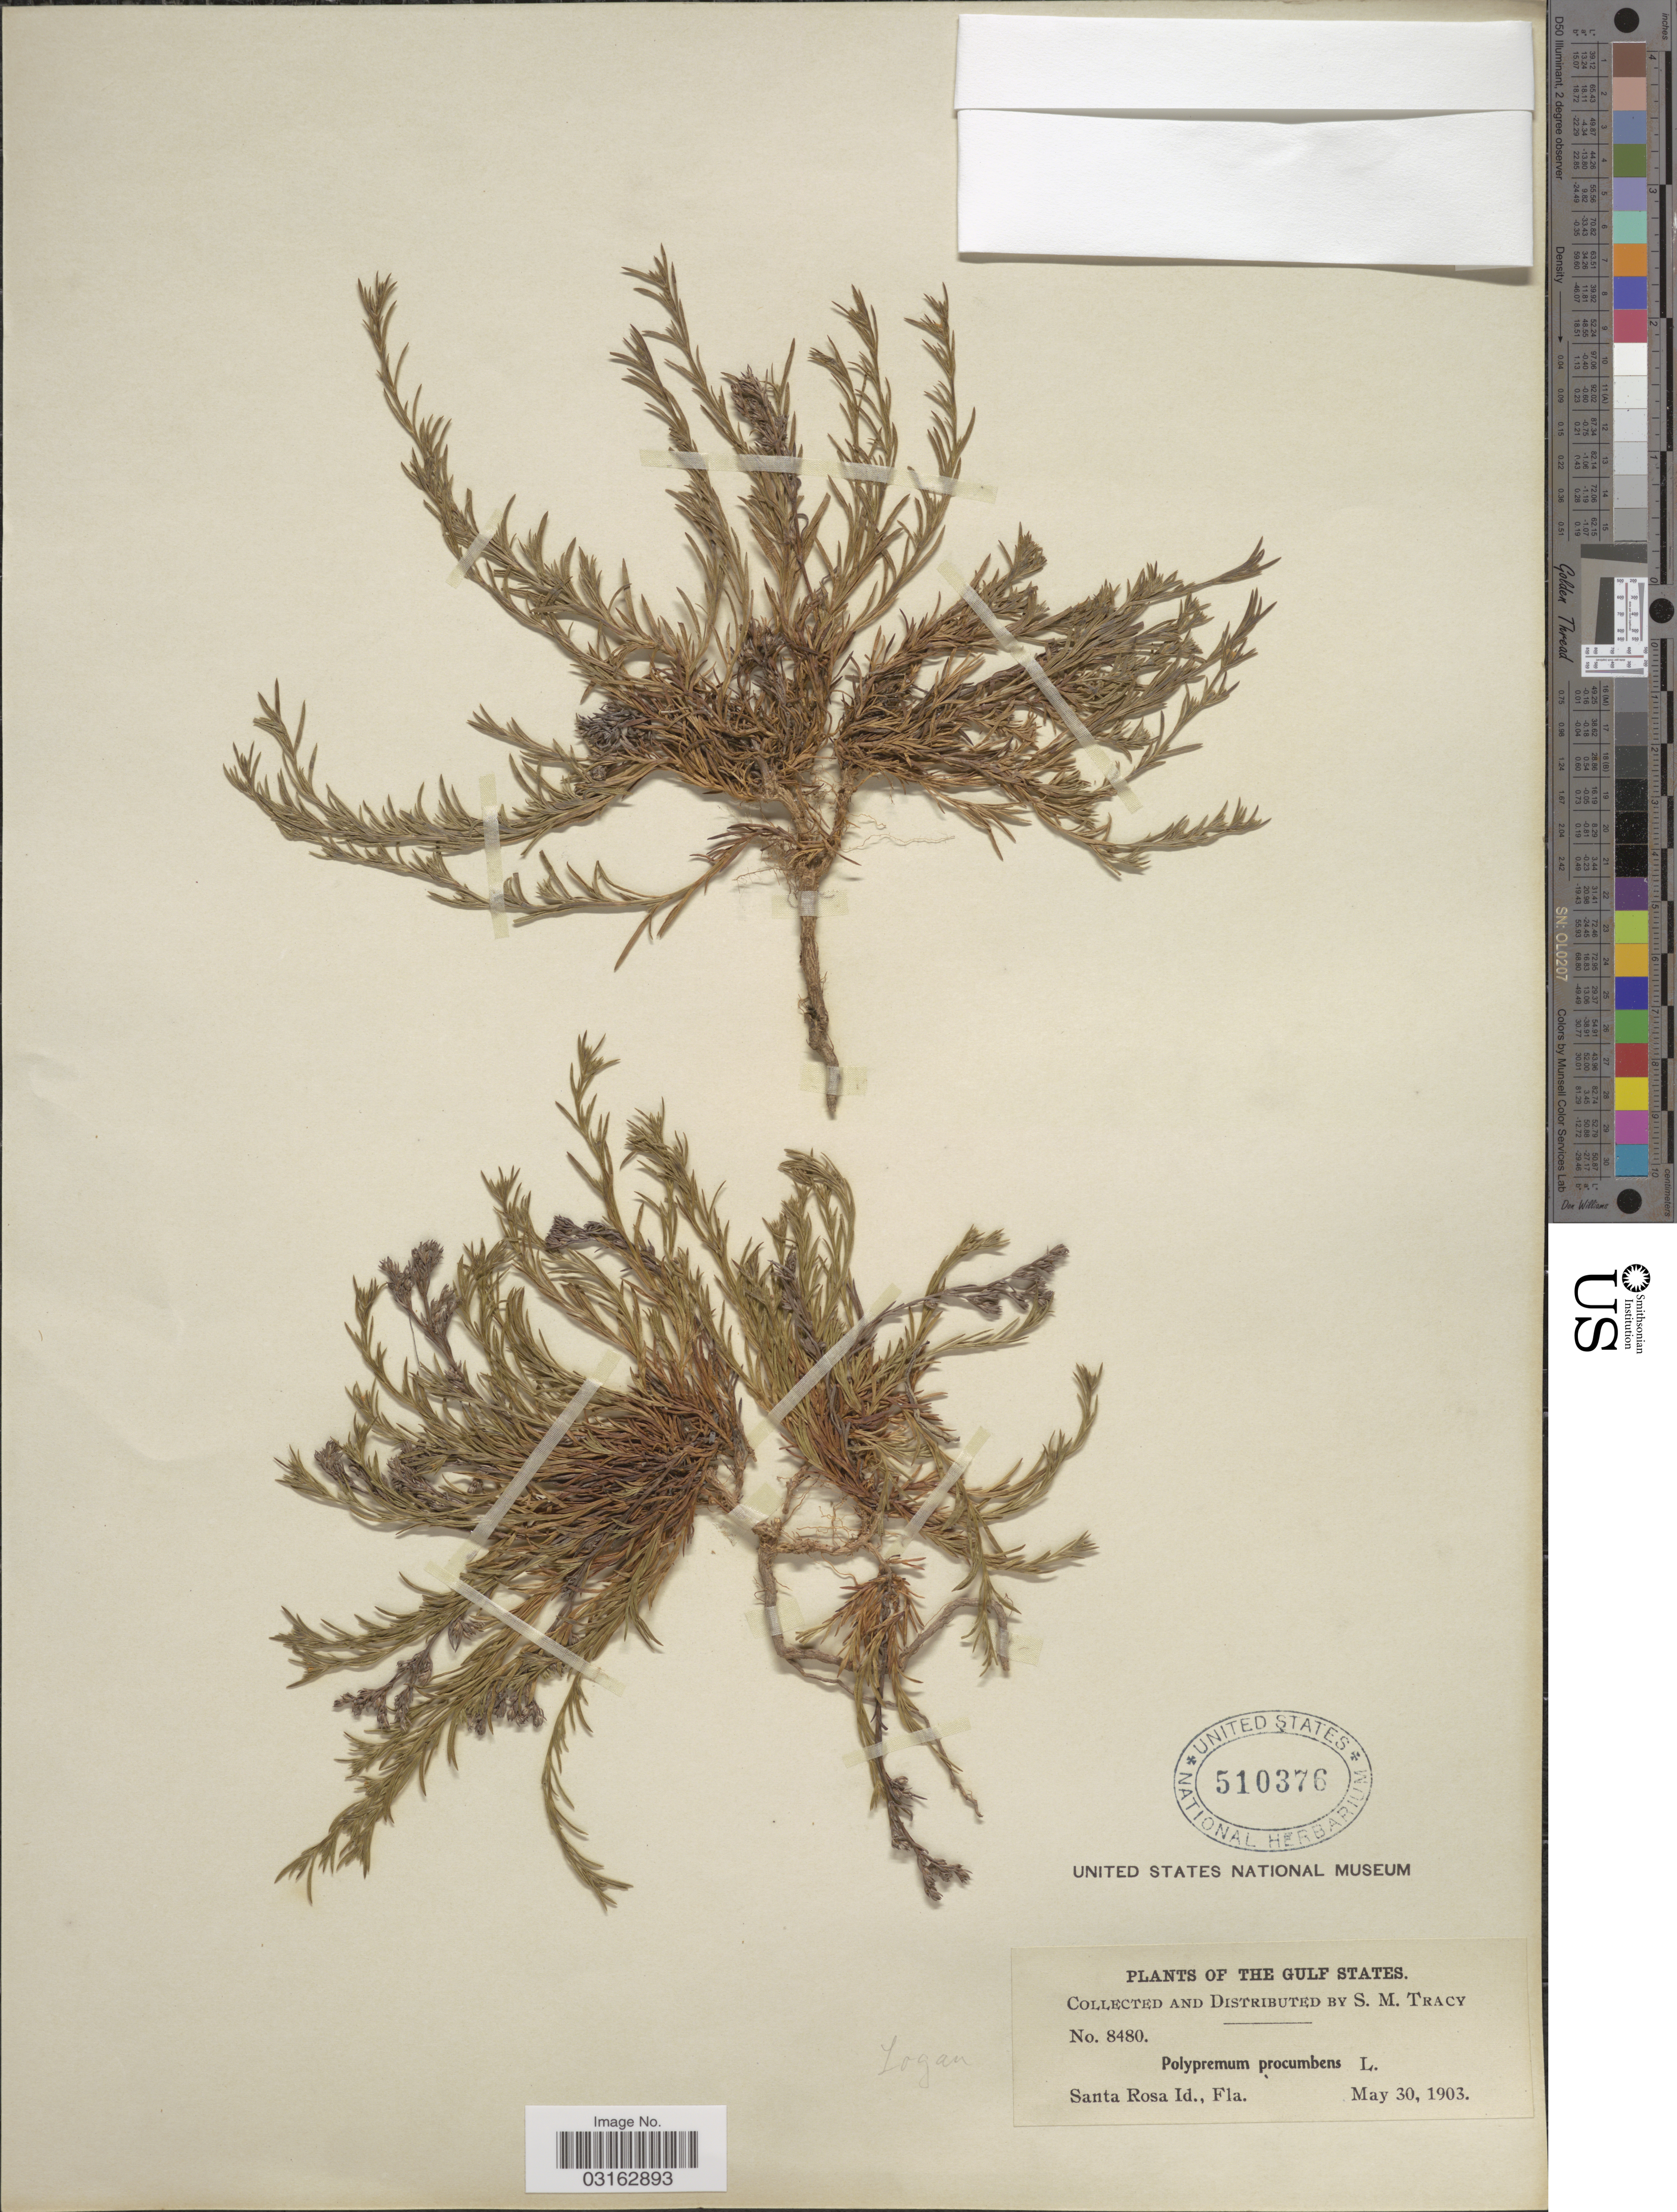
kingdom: Plantae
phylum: Tracheophyta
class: Magnoliopsida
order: Lamiales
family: Tetrachondraceae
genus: Polypremum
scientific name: Polypremum procumbens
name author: L.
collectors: S. M. Tracy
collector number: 8480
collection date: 1903-05-30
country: United States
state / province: Florida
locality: The Gulf States, Santa Rosa Id.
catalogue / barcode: US 510376